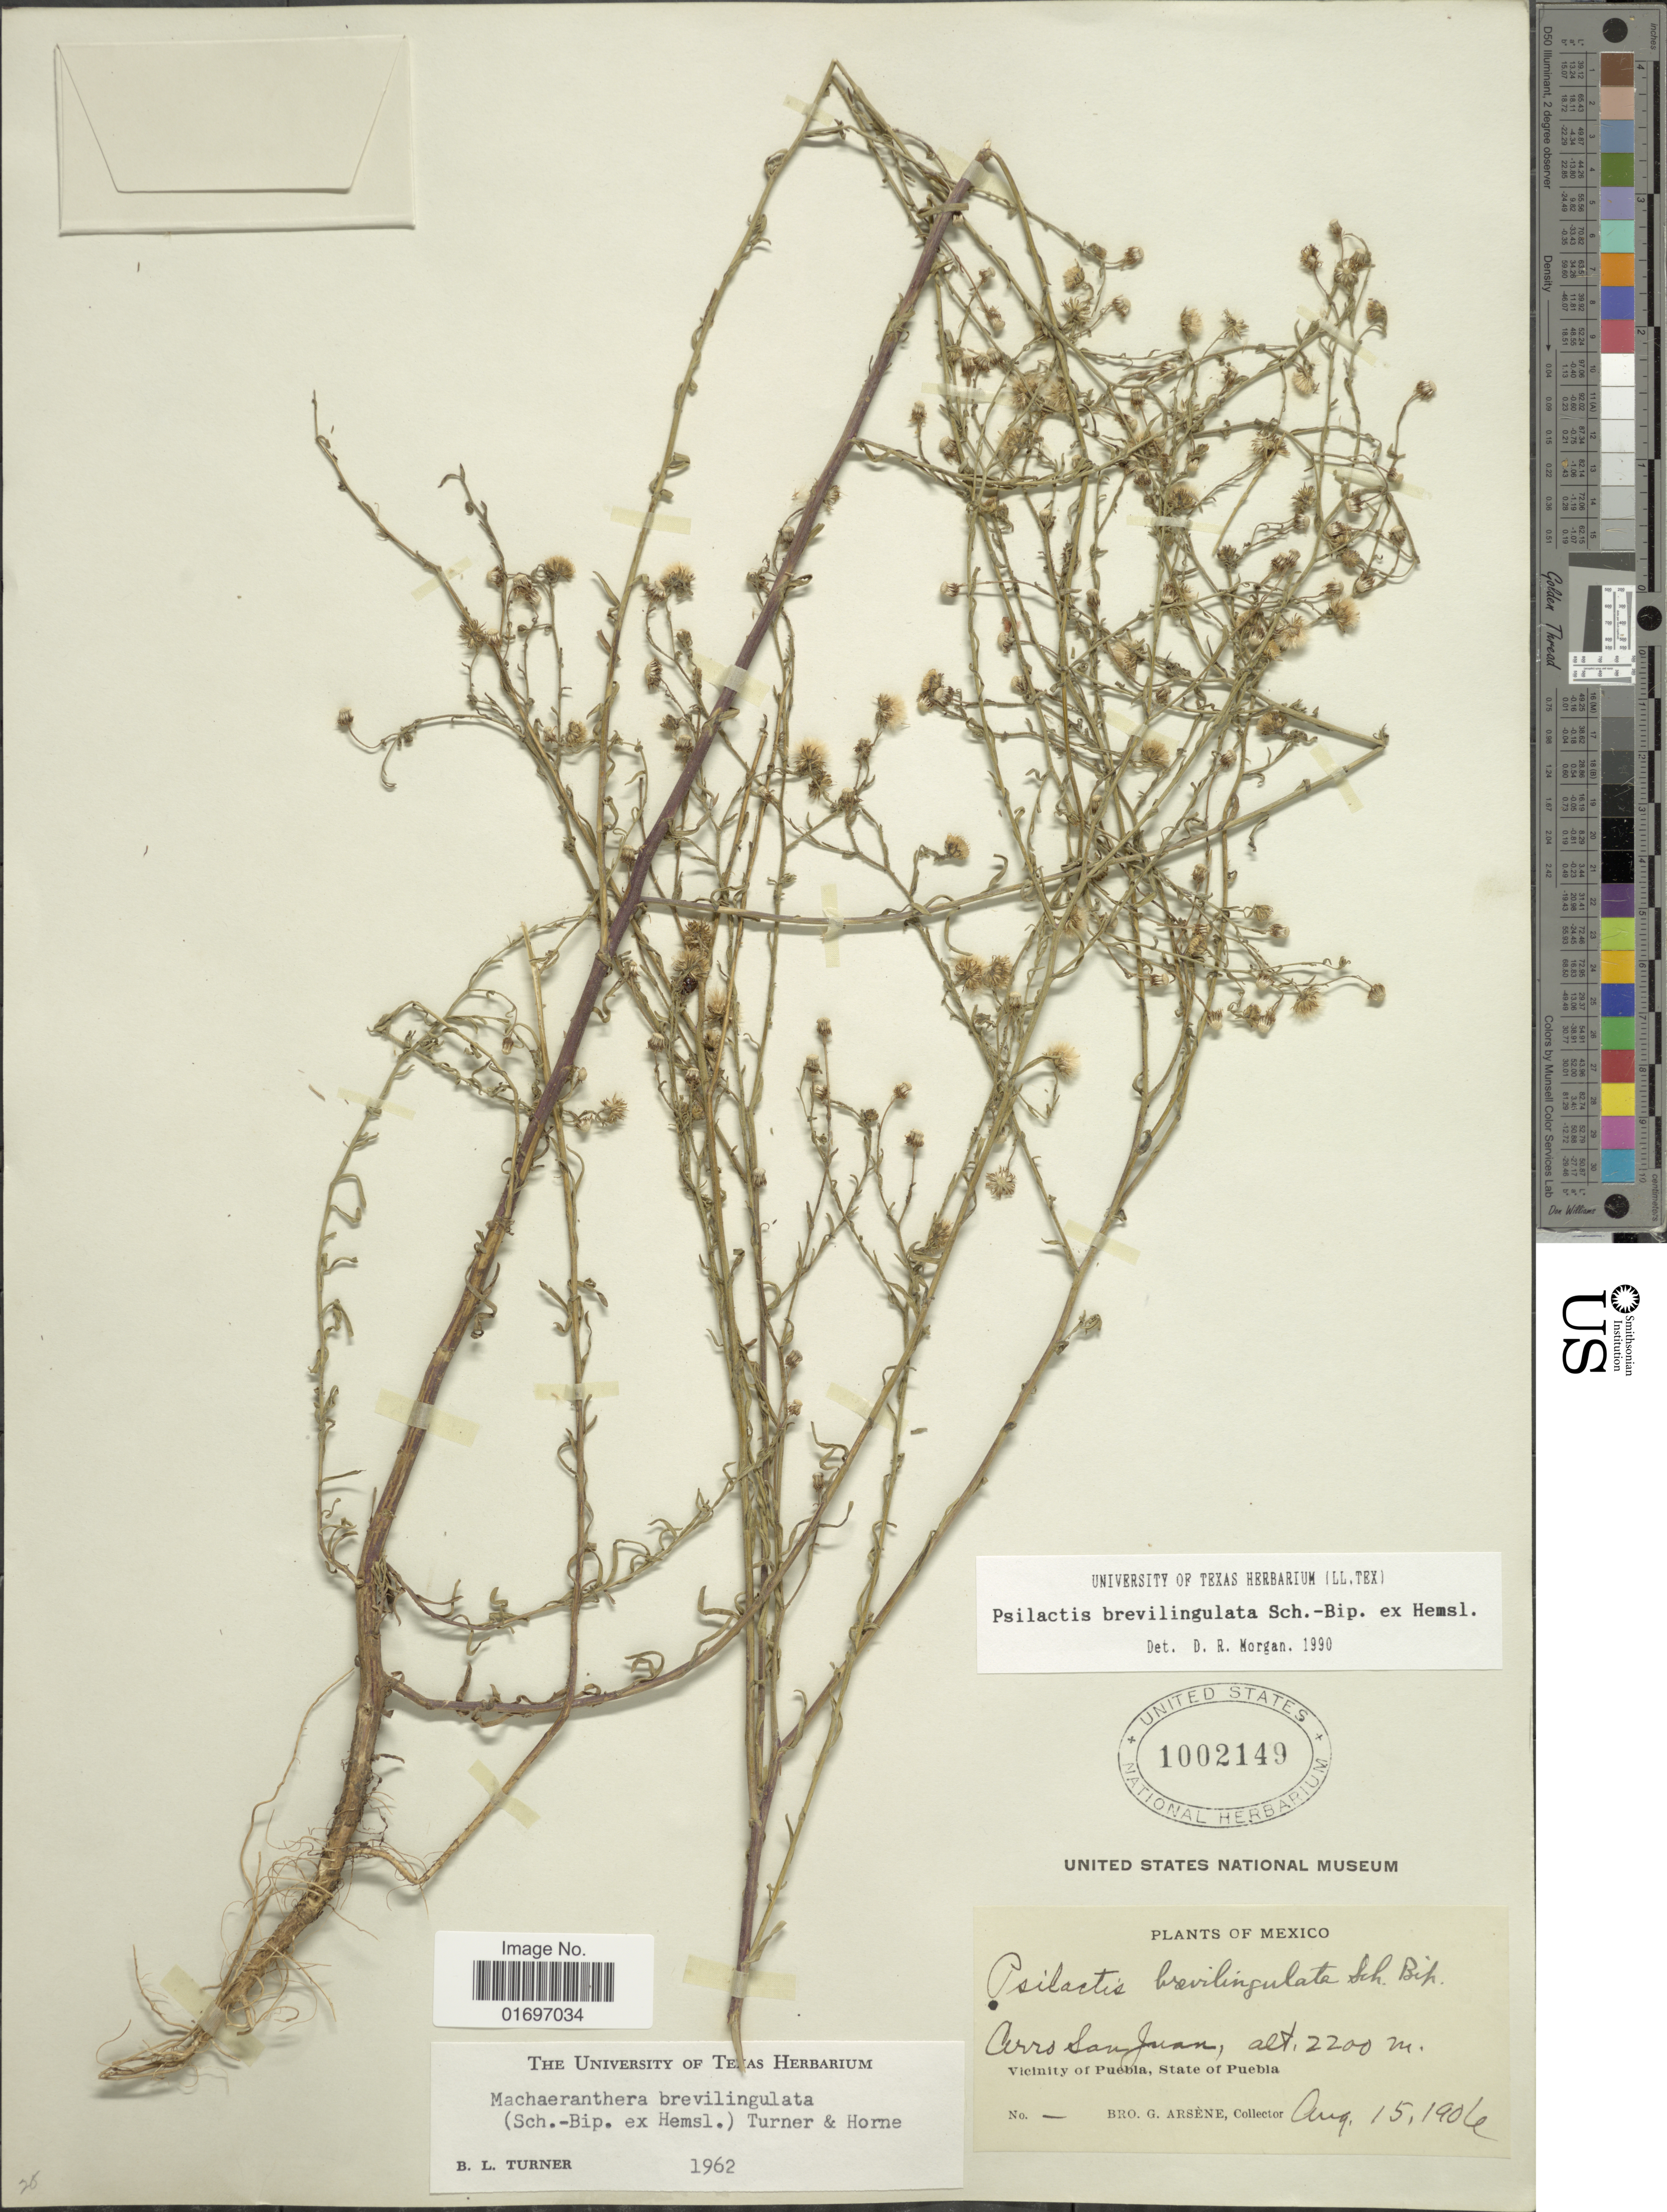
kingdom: Plantae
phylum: Tracheophyta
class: Magnoliopsida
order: Asterales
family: Asteraceae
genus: Psilactis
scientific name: Psilactis brevilingulata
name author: Sch. Bip. ex Hemsl.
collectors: Bro. G. Arsène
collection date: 1906-08-15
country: Mexico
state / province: Puebla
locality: Cerro San Juan. Vicinity of Puebla, State of Puebla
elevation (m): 2200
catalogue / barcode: US 1002149